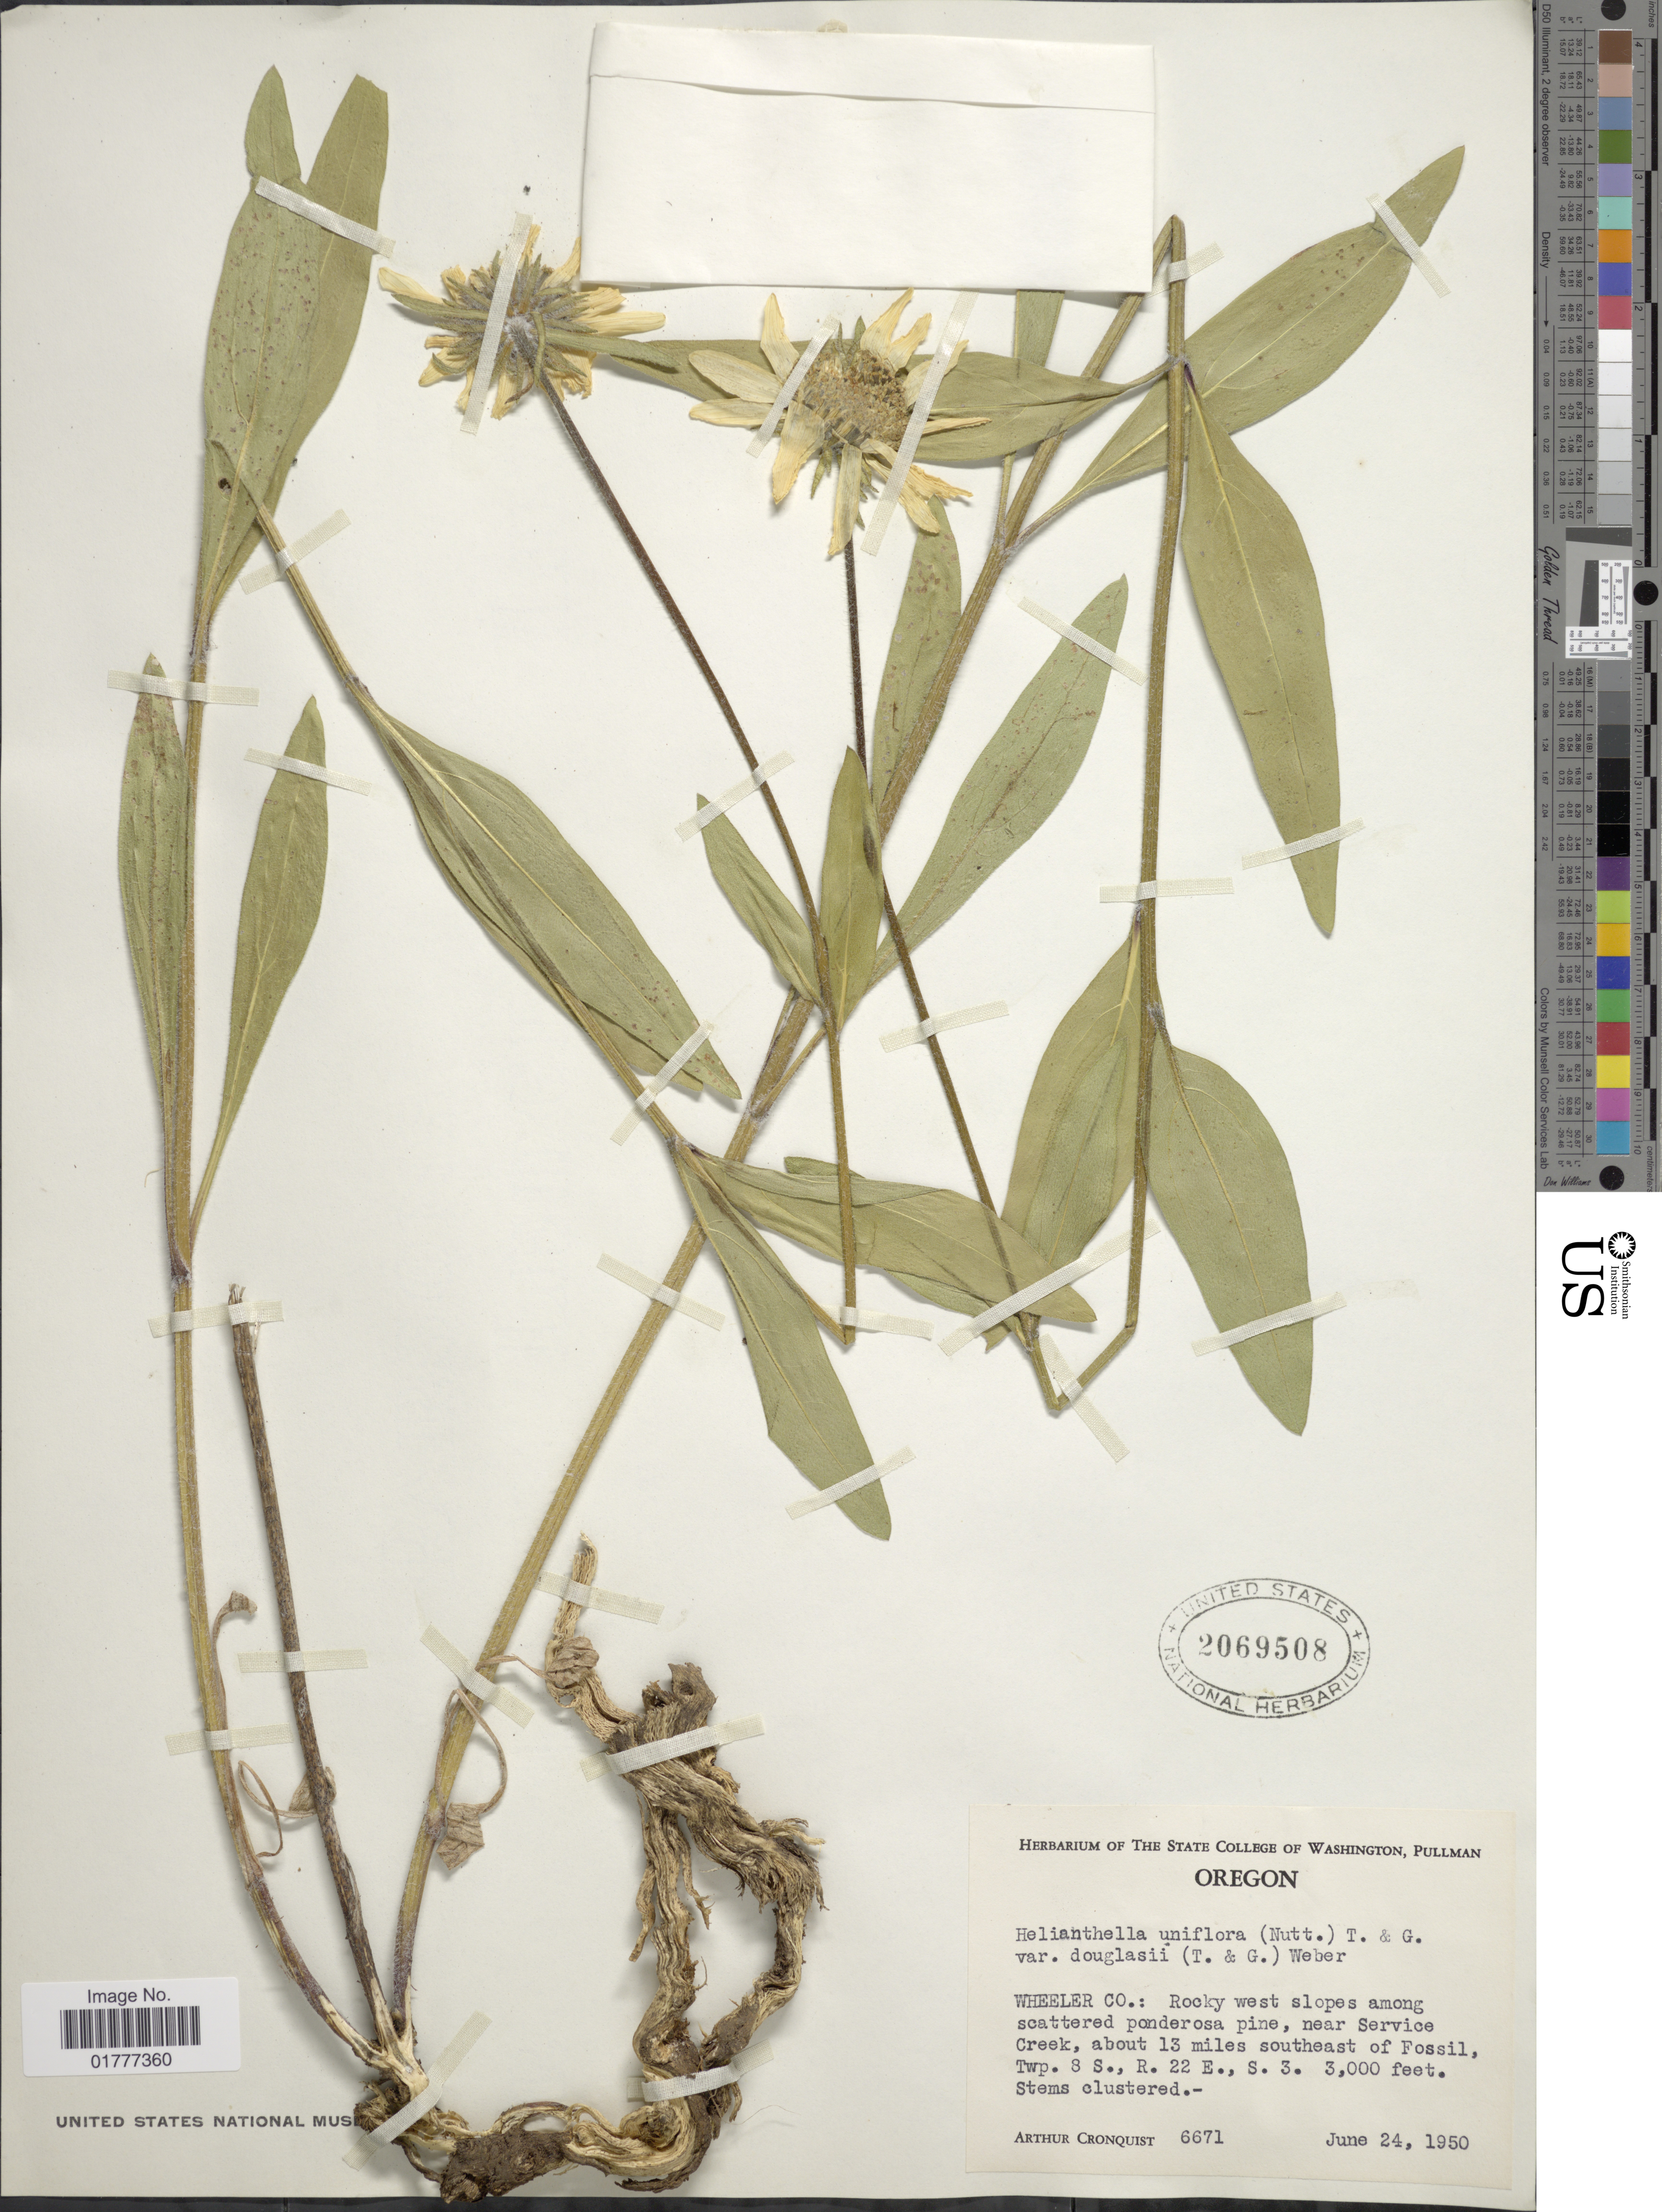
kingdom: Plantae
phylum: Tracheophyta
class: Magnoliopsida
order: Asterales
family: Asteraceae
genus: Helianthella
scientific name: Helianthella uniflora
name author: Torr. & A. Gray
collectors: A. J. Cronquist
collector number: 6671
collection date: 1950-06-24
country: United States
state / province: Oregon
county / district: Wheeler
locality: Wheeler Co.: rocky west slopes among scattered ponderosa pine, near Service Creek, about 13 miles southeast of Fossill, Twp. 8S., R 22 E., S.3.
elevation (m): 914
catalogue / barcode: US 2069508